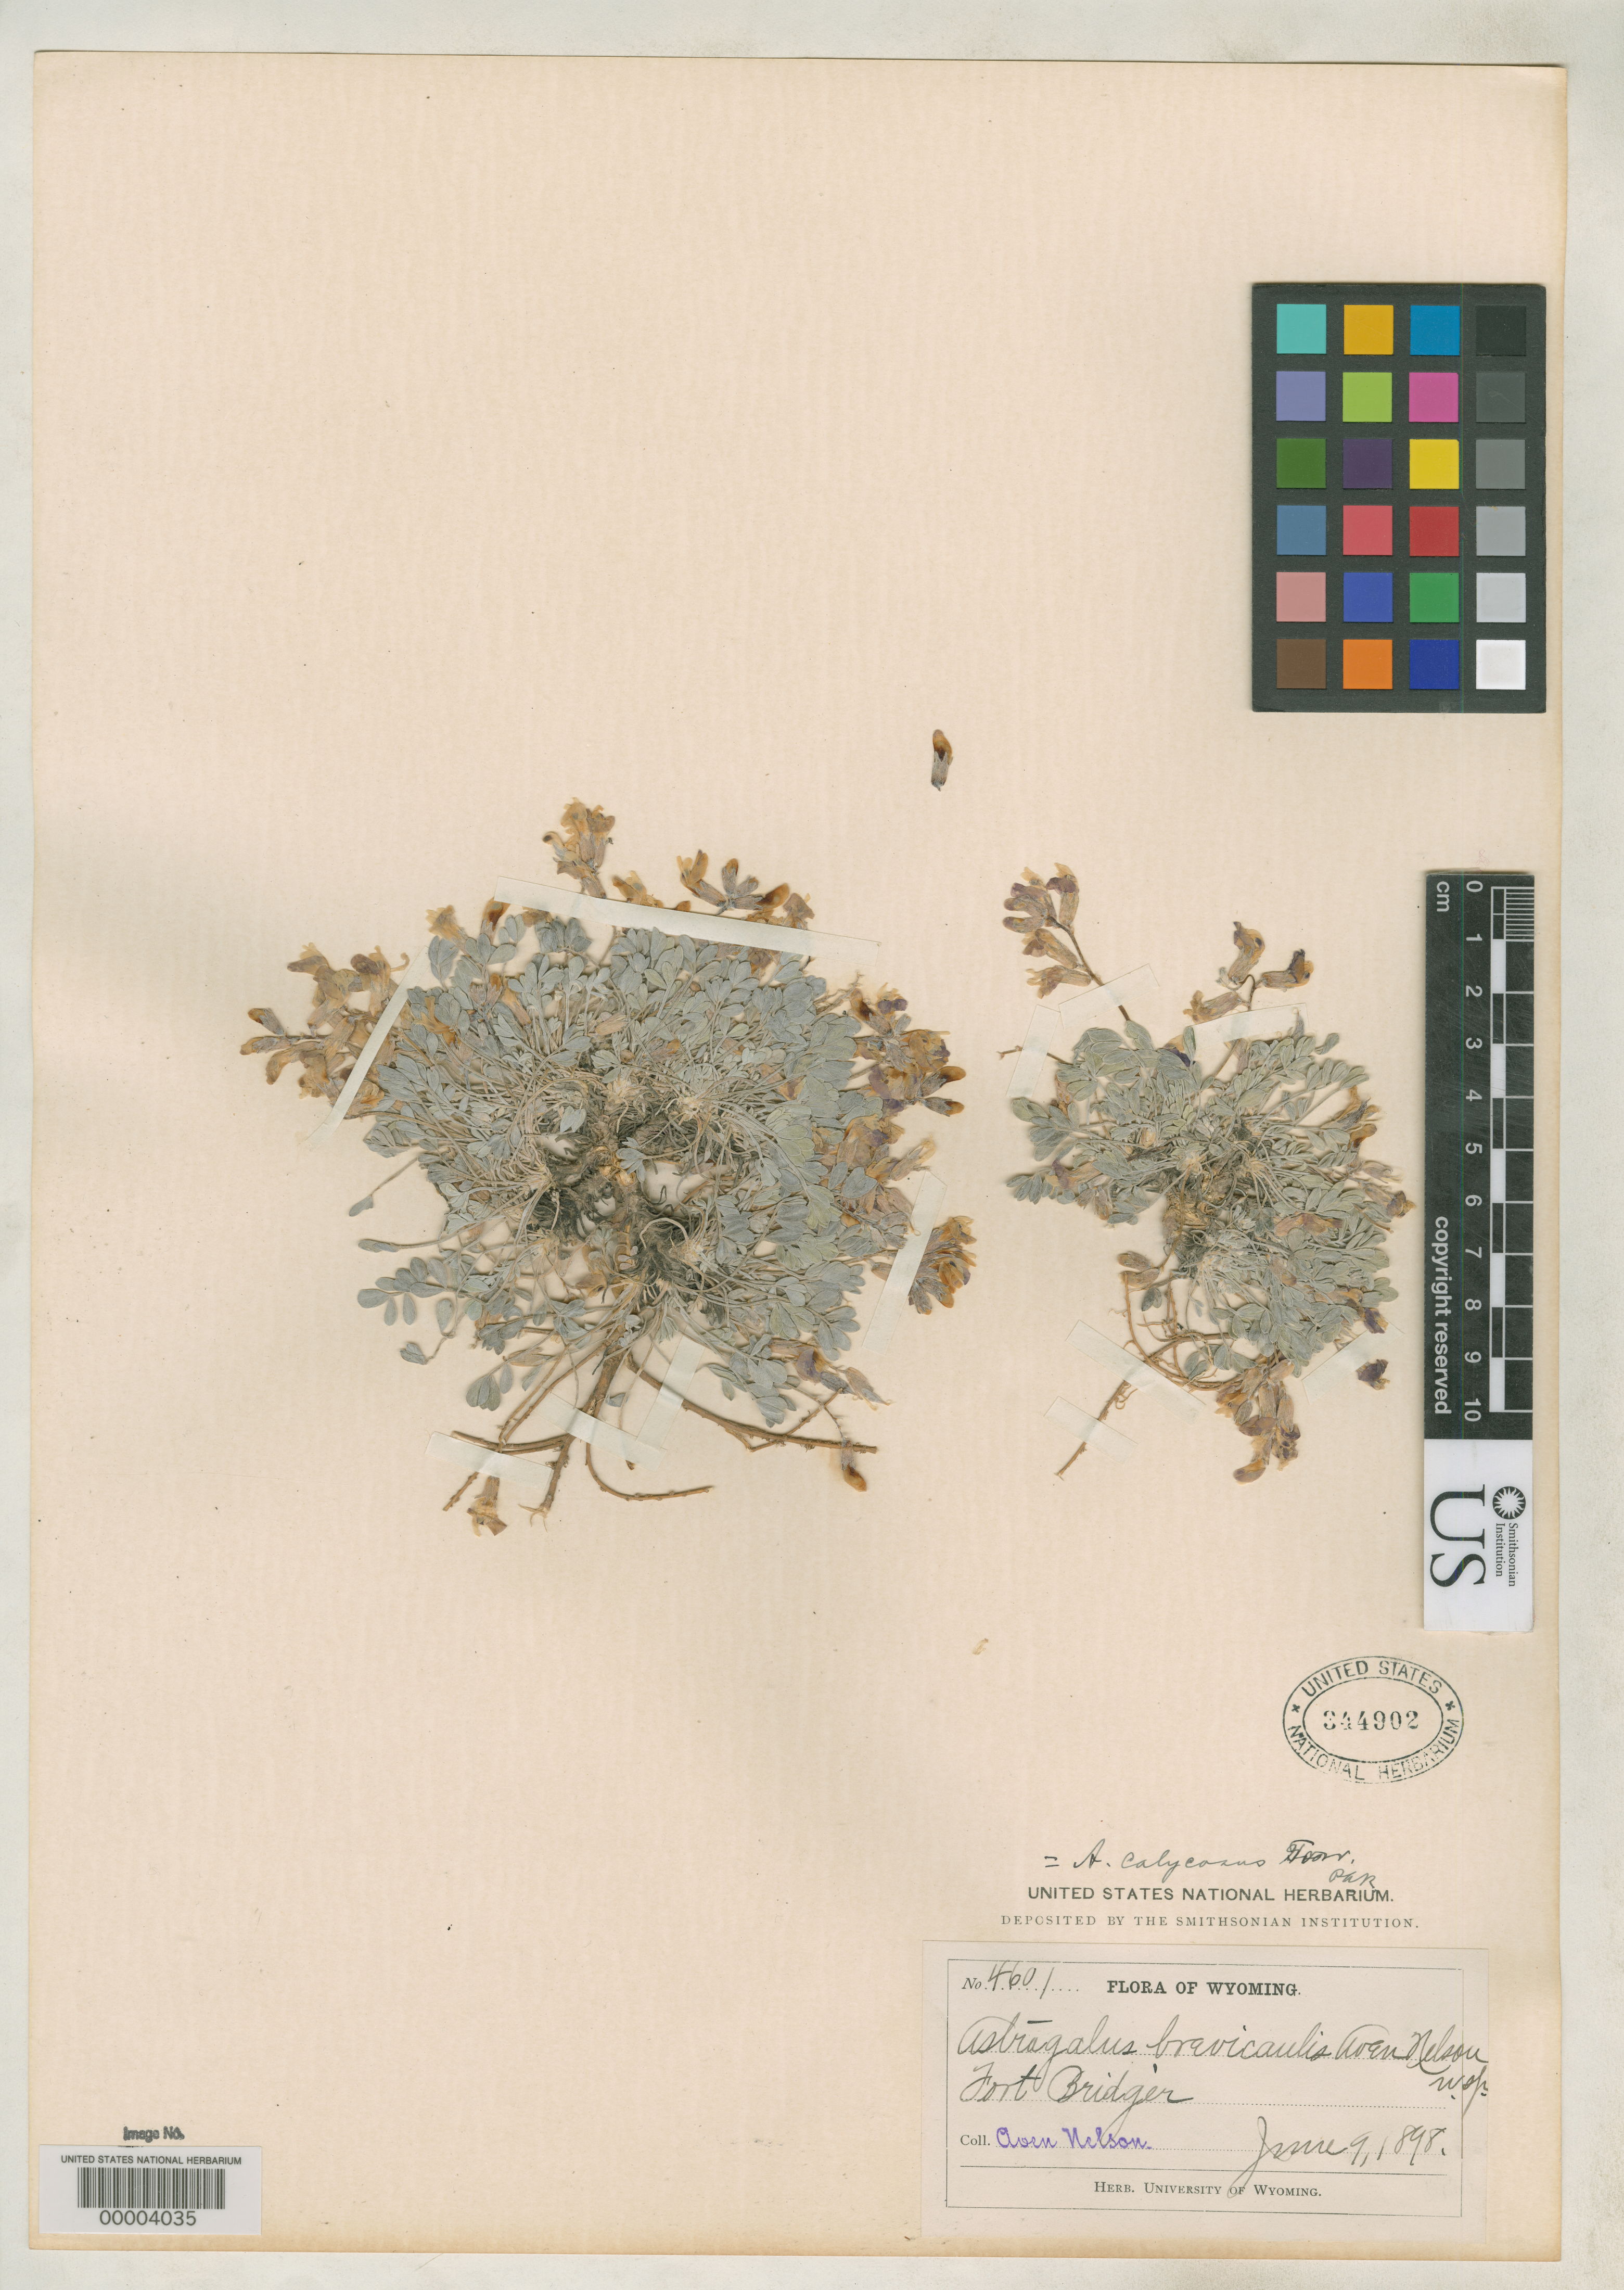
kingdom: Plantae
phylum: Tracheophyta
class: Magnoliopsida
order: Fabales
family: Fabaceae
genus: Astragalus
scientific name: Astragalus brevicaulis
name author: A. Nelson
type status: Isotype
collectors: A. Nelson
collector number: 4601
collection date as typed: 09 Jun 1898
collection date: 1898-06-09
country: United States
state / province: Wyoming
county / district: Uinta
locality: Fort Bridger.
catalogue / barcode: US 344902